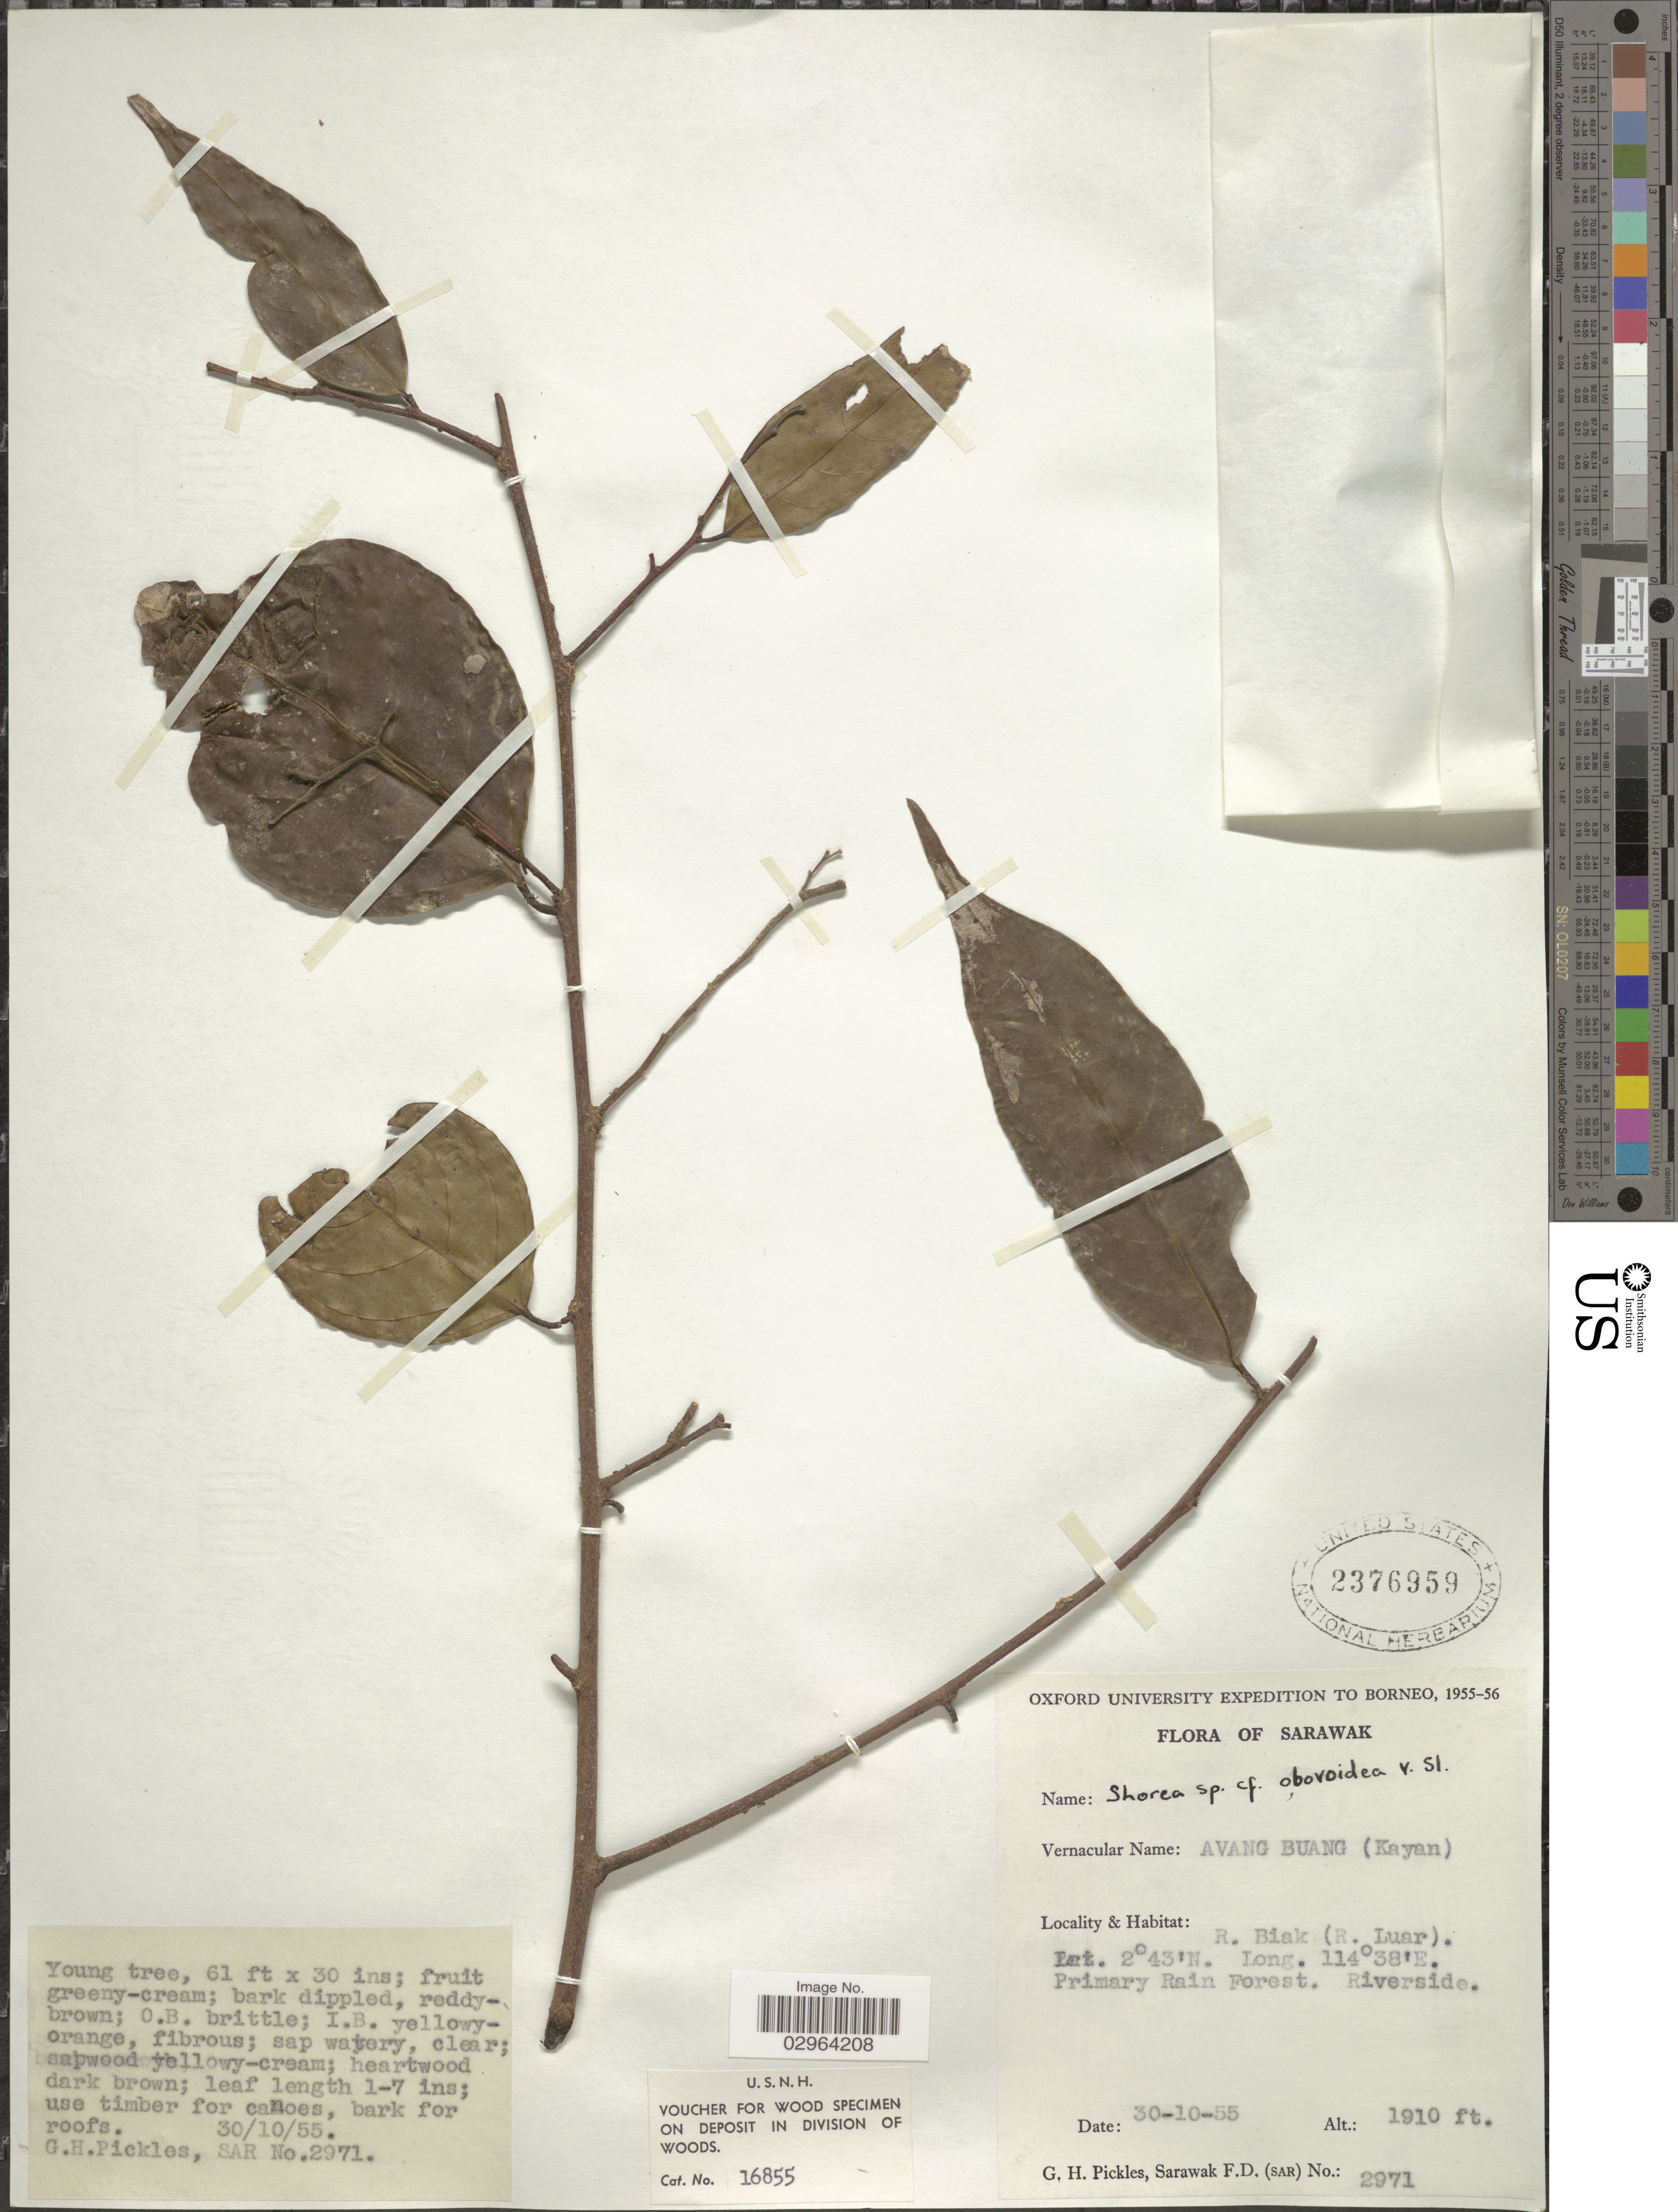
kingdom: Plantae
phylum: Tracheophyta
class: Magnoliopsida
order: Malvales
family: Dipterocarpaceae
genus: Richetia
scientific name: Richetia multiflora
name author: (Burck) P.S. Ashton & J. Heck.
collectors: G. Pickles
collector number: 2971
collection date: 1955-10-30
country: Malaysia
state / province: Sarawak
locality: R. Biak (R. Luar). Borneo.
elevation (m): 582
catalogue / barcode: US 2376959